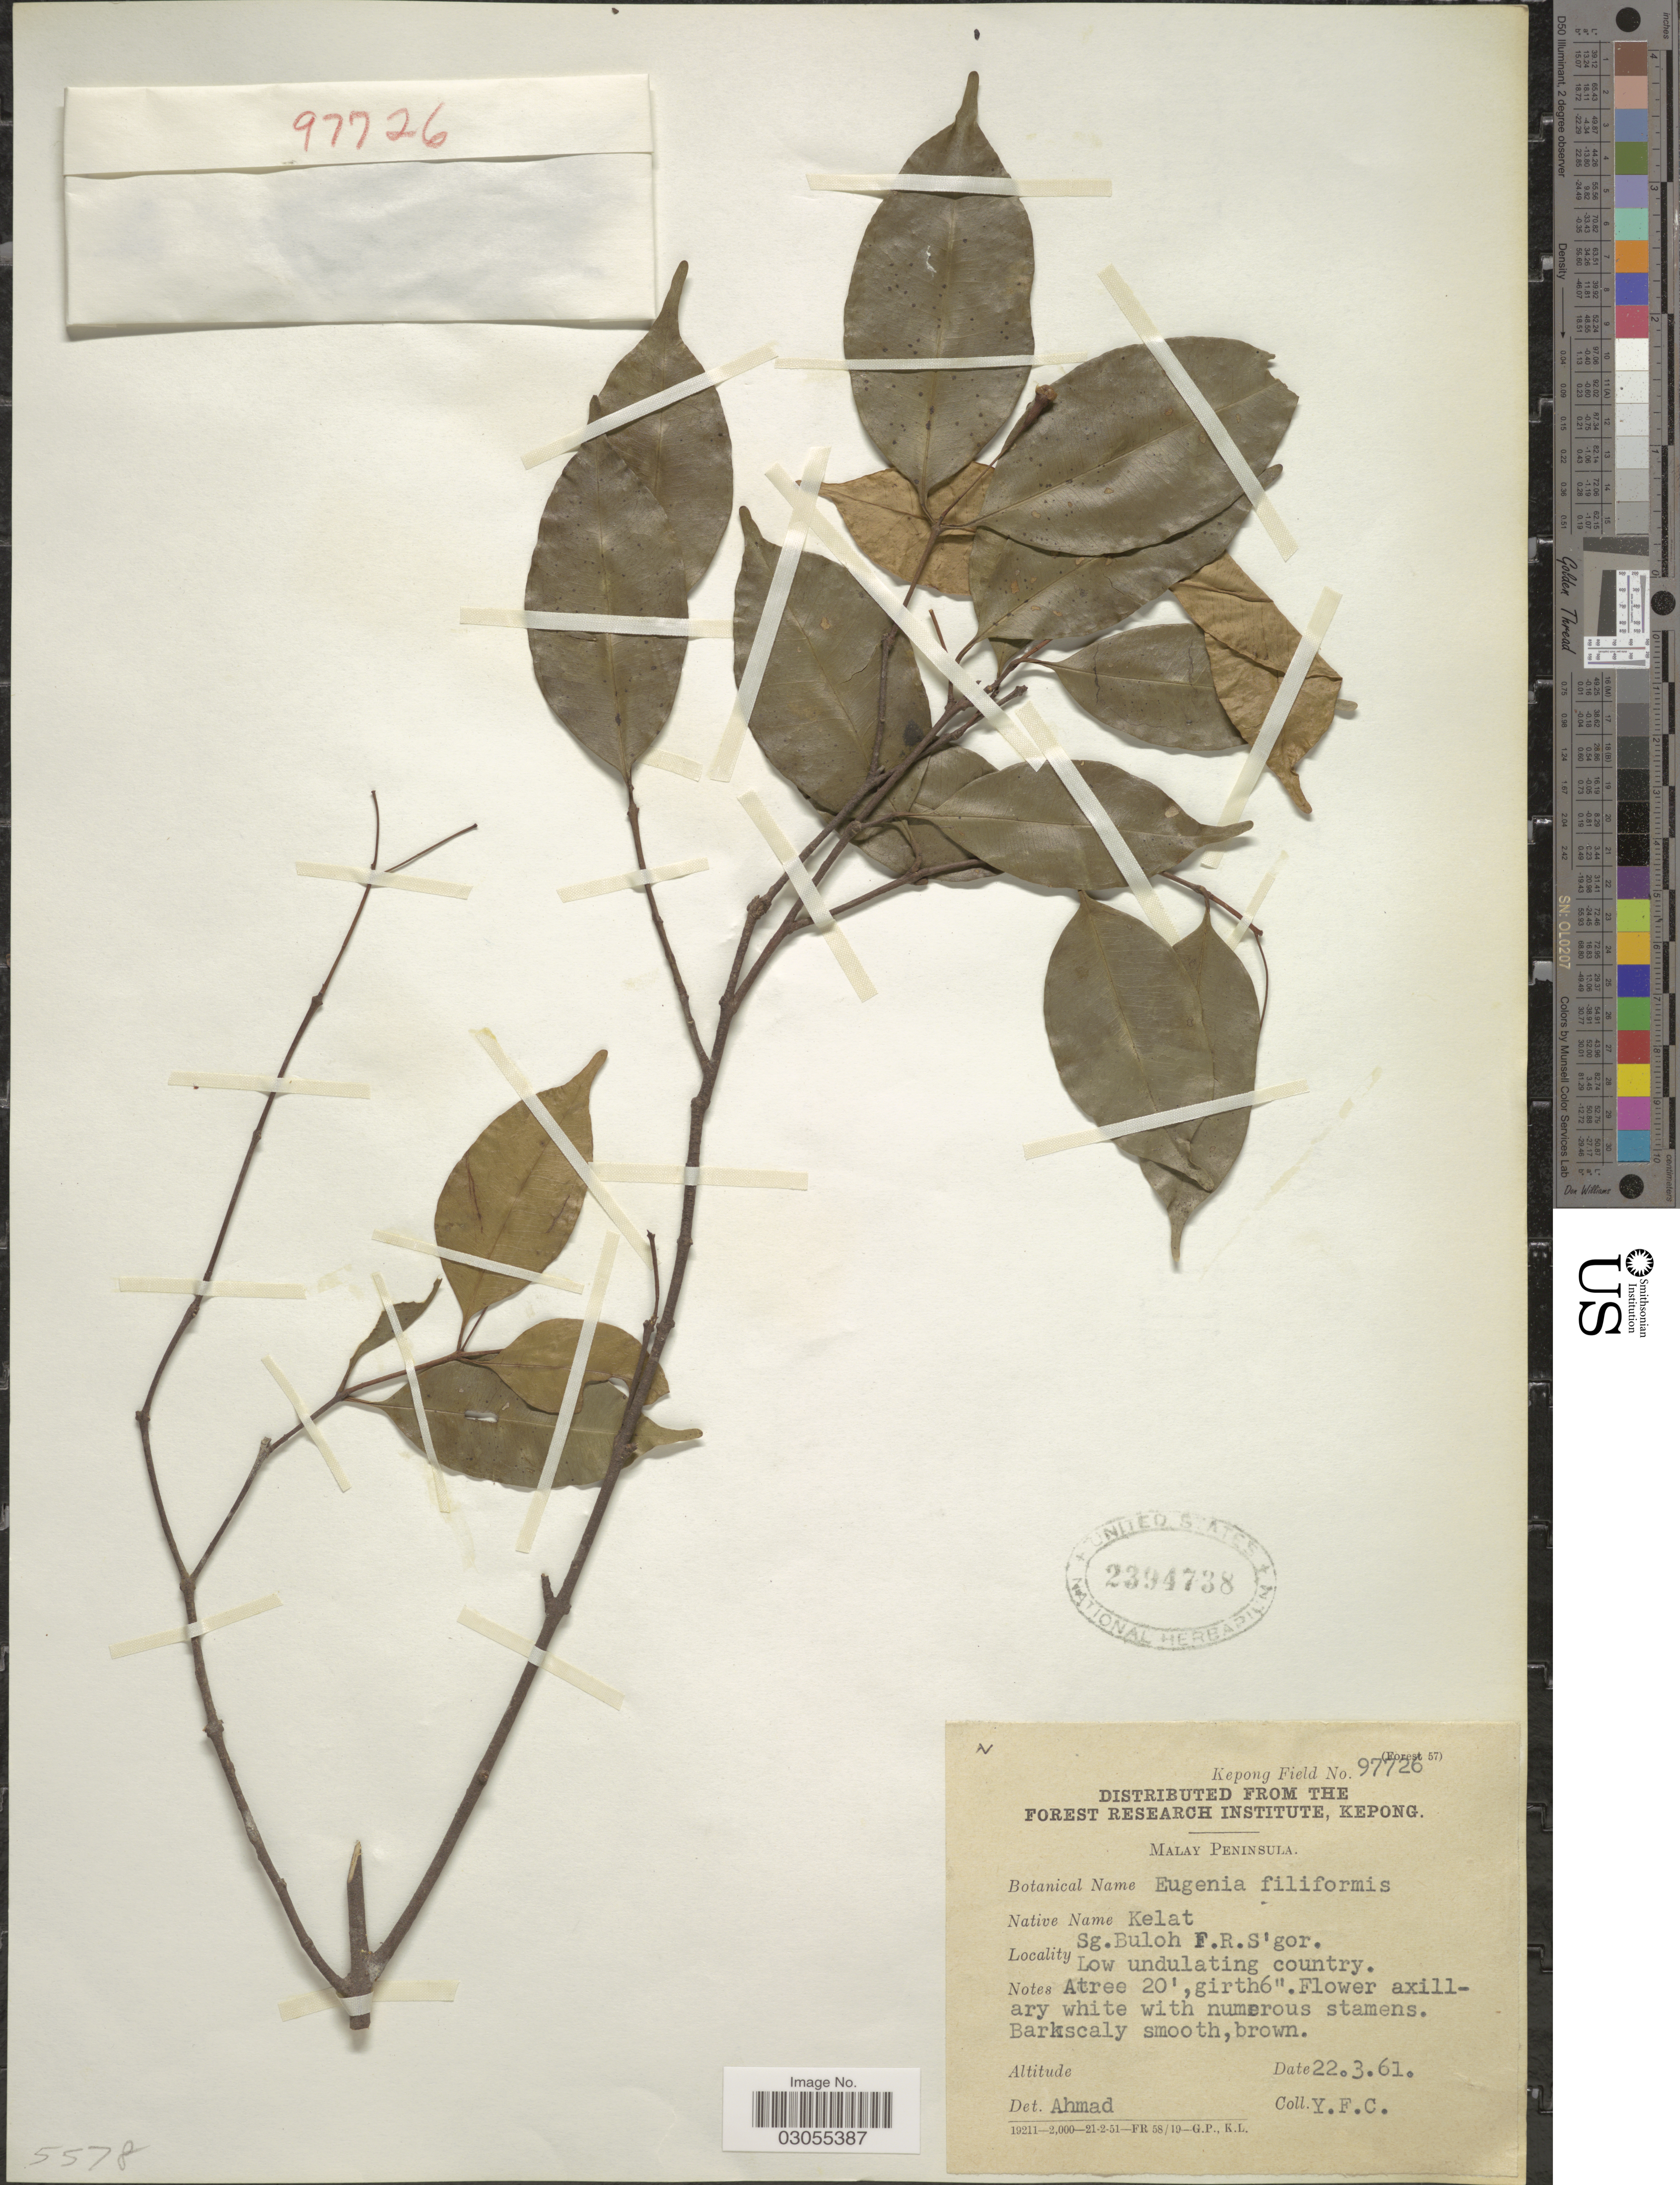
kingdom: Plantae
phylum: Tracheophyta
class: Magnoliopsida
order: Myrtales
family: Myrtaceae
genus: Syzygium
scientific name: Syzygium filiforme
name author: Chantar. & J.Parn.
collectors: Y. F. C.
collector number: Kepong Field 97726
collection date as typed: Transcribed d/m/y: 22/3/61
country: Malaysia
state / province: Selangor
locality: Malay Peninsula. Sg. Buloh F.R.S.' gor.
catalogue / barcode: US 2394738